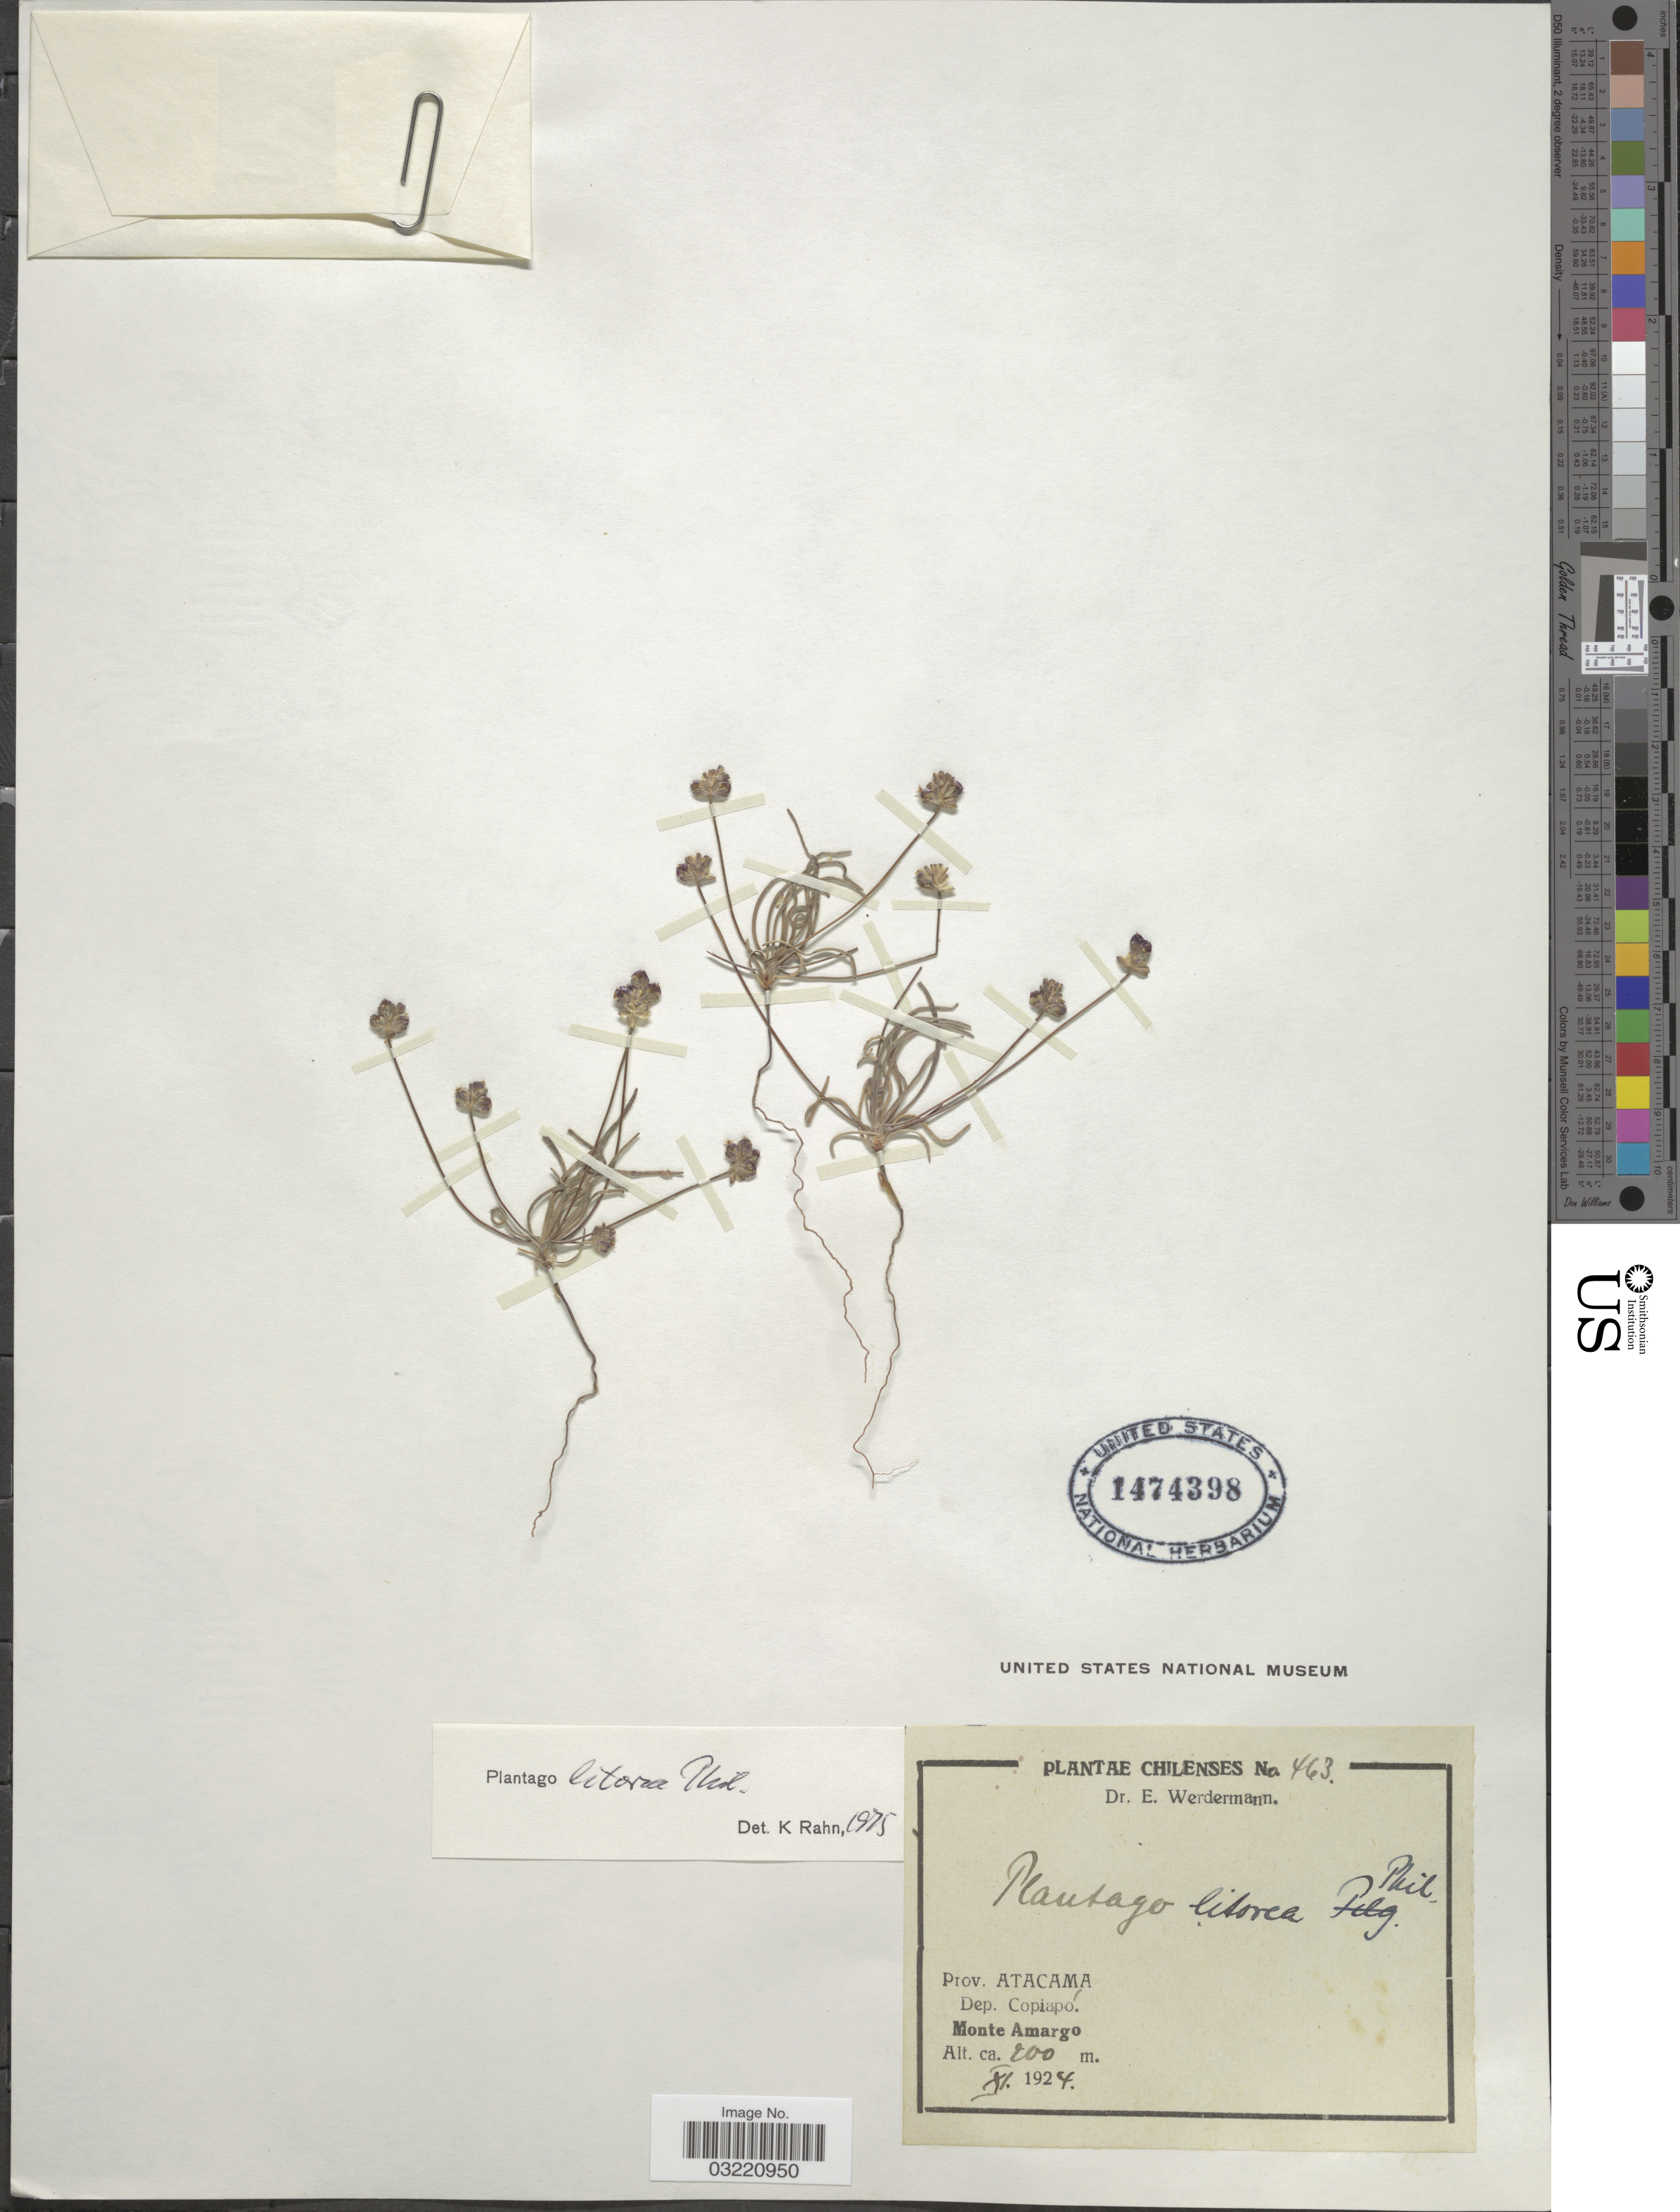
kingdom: Plantae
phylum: Tracheophyta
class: Magnoliopsida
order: Lamiales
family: Plantaginaceae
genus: Plantago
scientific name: Plantago litorea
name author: Phil.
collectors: E. Werdermann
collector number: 463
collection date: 1924-11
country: Chile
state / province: Atacama (III)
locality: Dep. Copiapó. Monte Amargo.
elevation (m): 200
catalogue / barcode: US 1474398